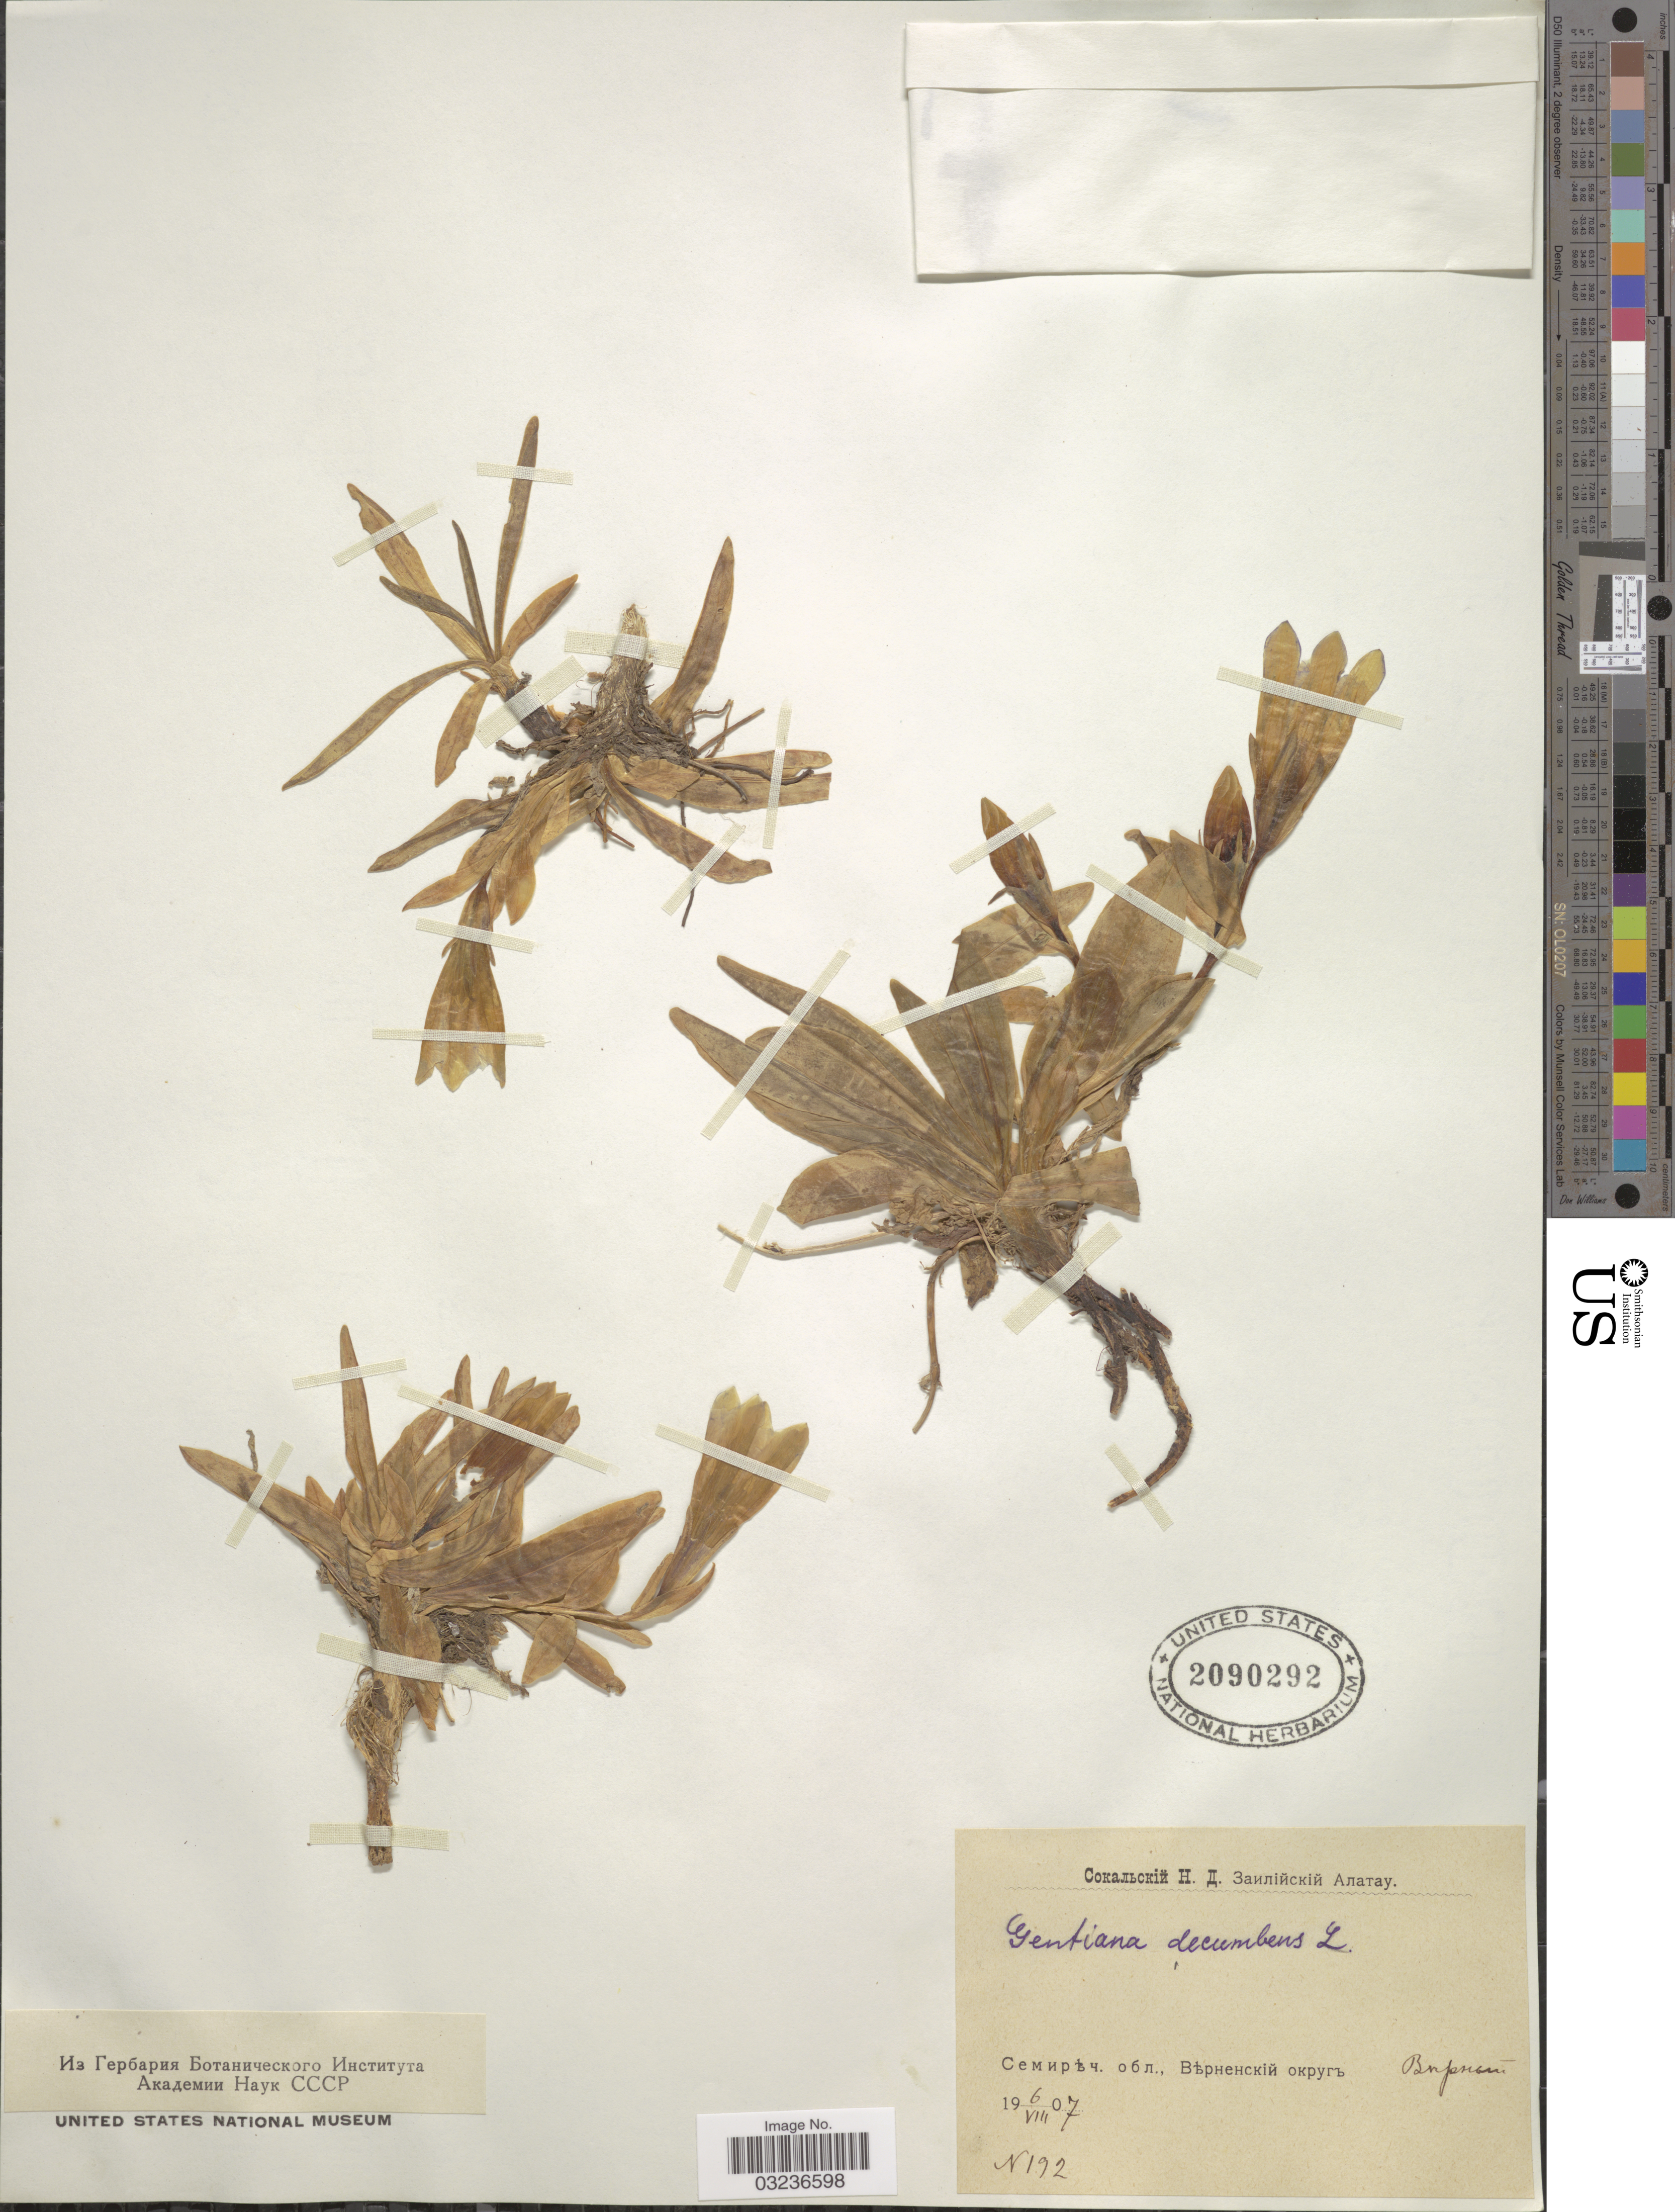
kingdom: Plantae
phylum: Tracheophyta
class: Magnoliopsida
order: Gentianales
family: Gentianaceae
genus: Gentiana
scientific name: Gentiana decumbens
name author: L. f.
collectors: N. Sokalskiy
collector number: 192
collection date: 1907-08-06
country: Kazakhstan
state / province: Almaty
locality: Almaty.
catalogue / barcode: US 2090292